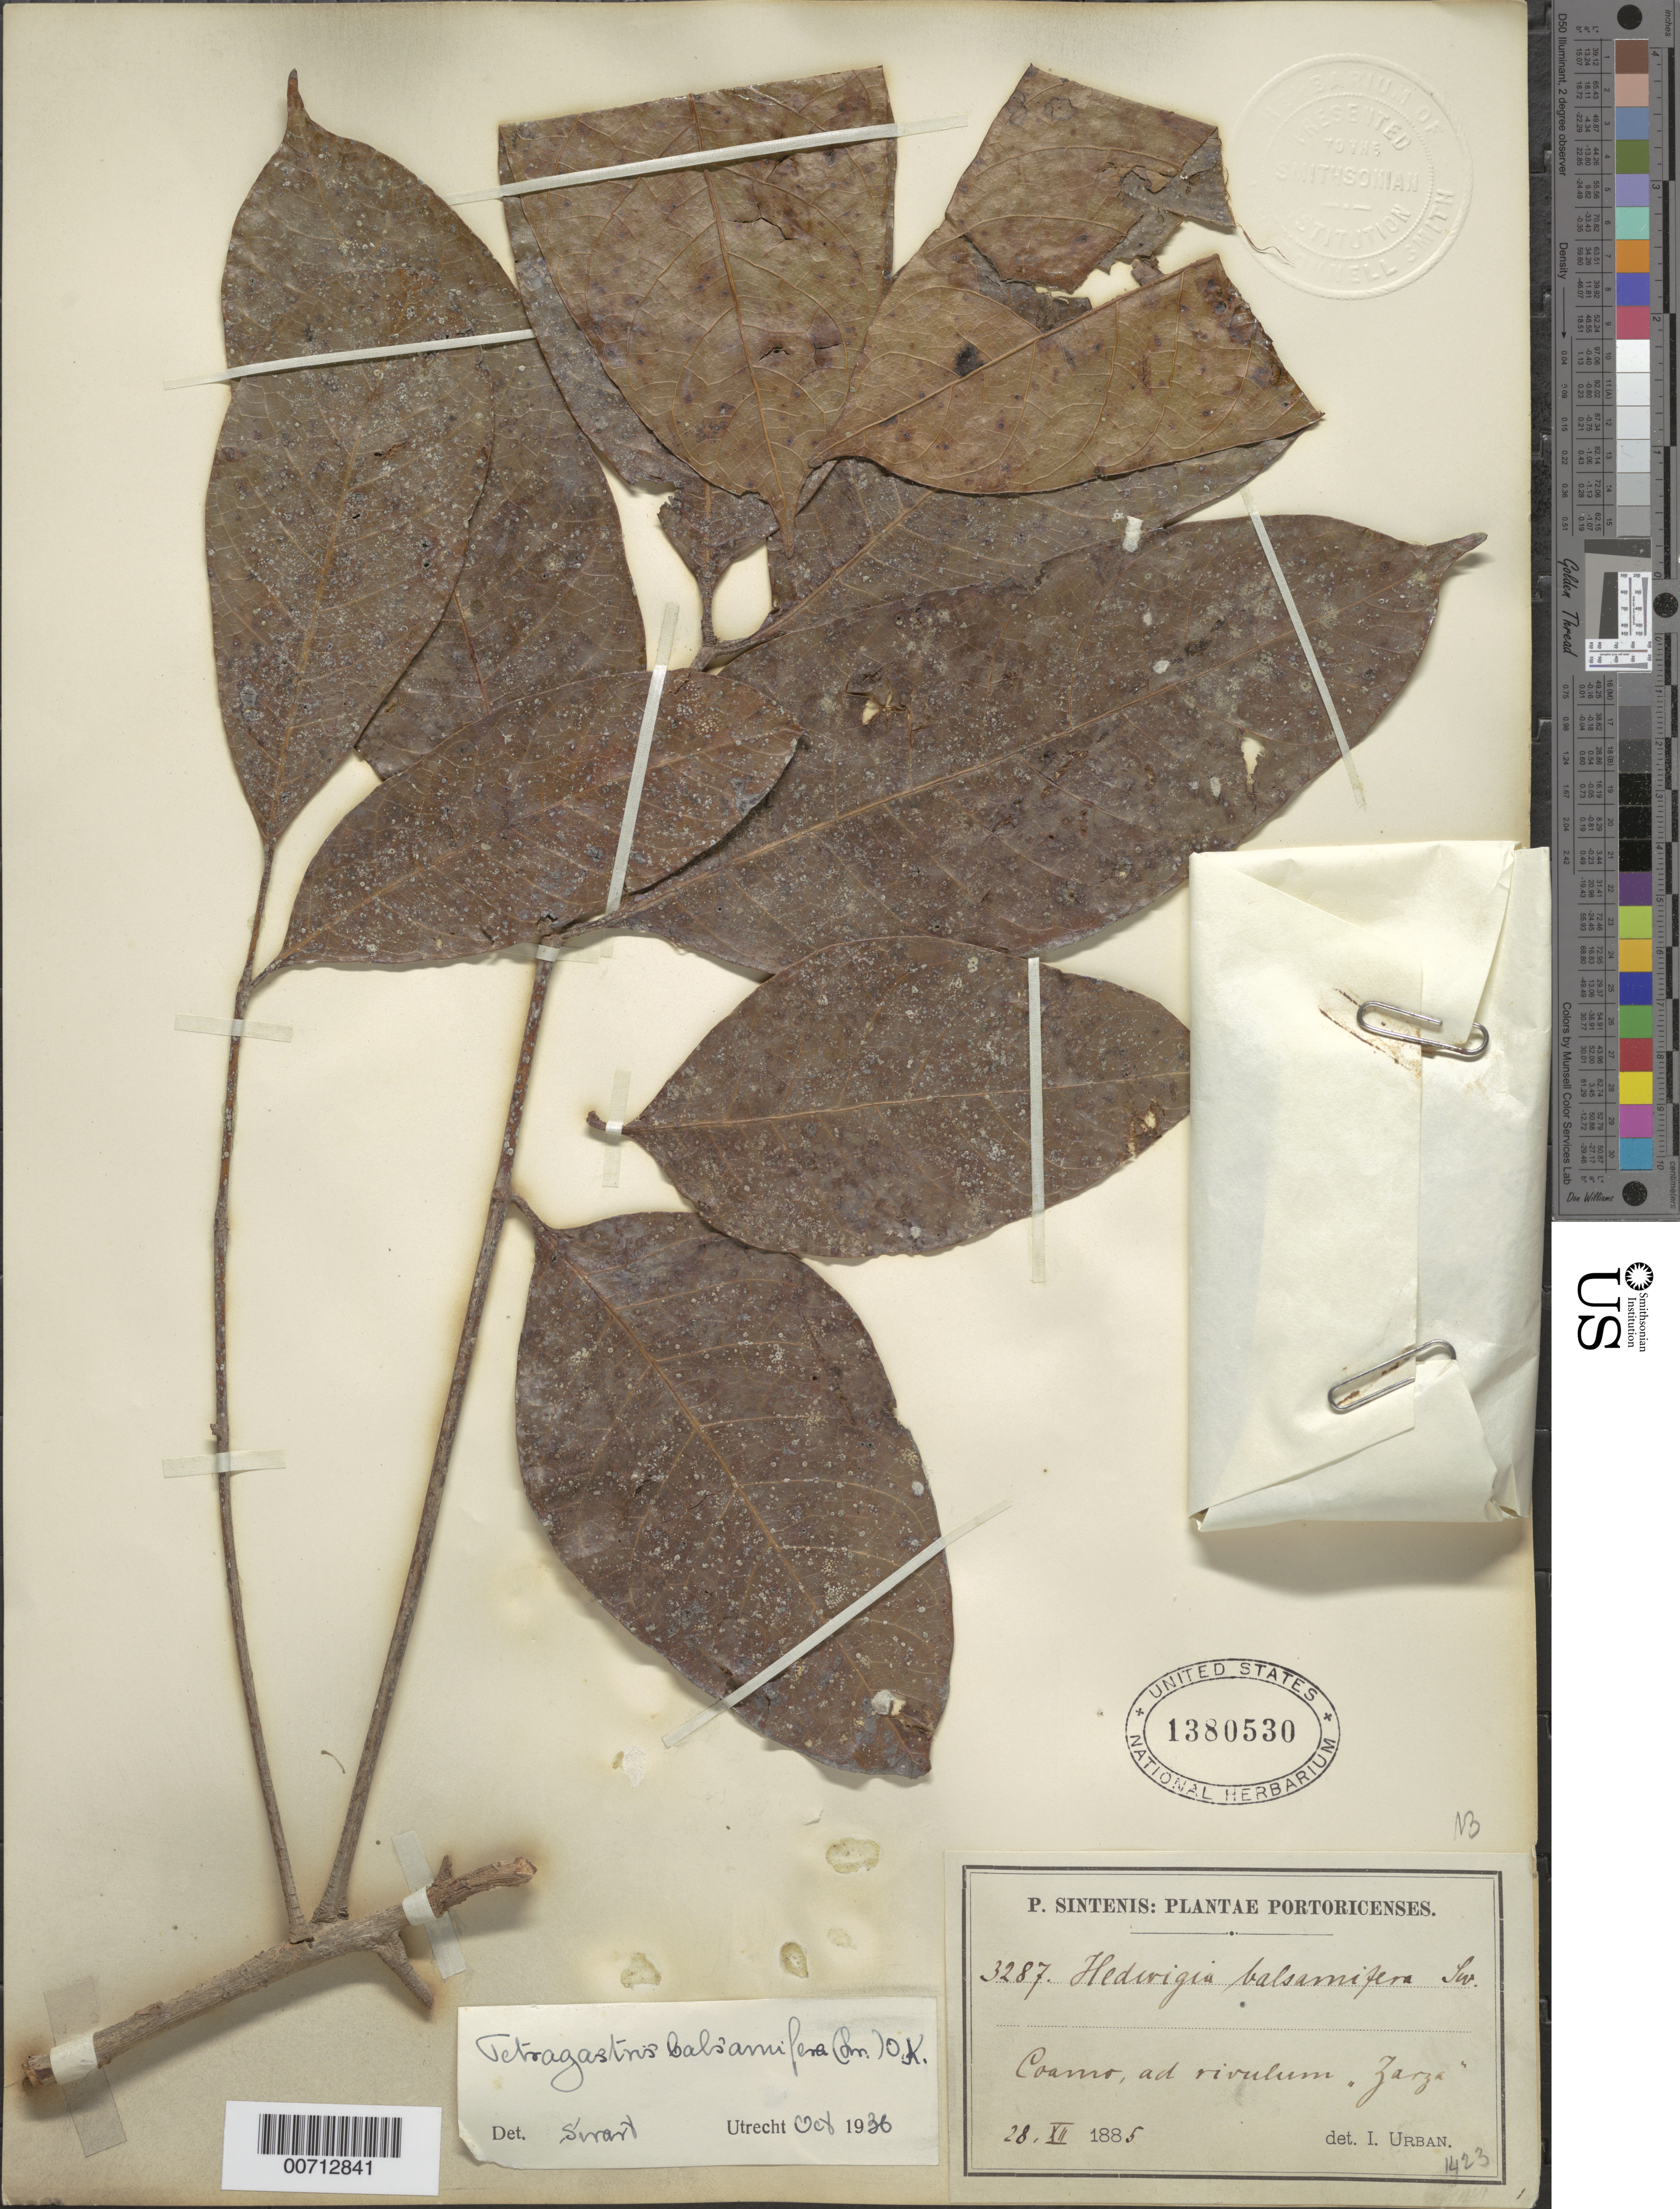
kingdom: Plantae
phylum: Tracheophyta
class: Magnoliopsida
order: Sapindales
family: Burseraceae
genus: Protium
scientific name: Protium balsamiferum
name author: (Sw.) Daly & P. Fine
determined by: Daly, Douglas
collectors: P. Sintenis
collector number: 3287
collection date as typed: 28 Dec 1885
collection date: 1885-12-28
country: Puerto Rico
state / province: Coamo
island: Greater Antilles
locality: Ad rivulum "Zarza"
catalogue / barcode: US 1380530